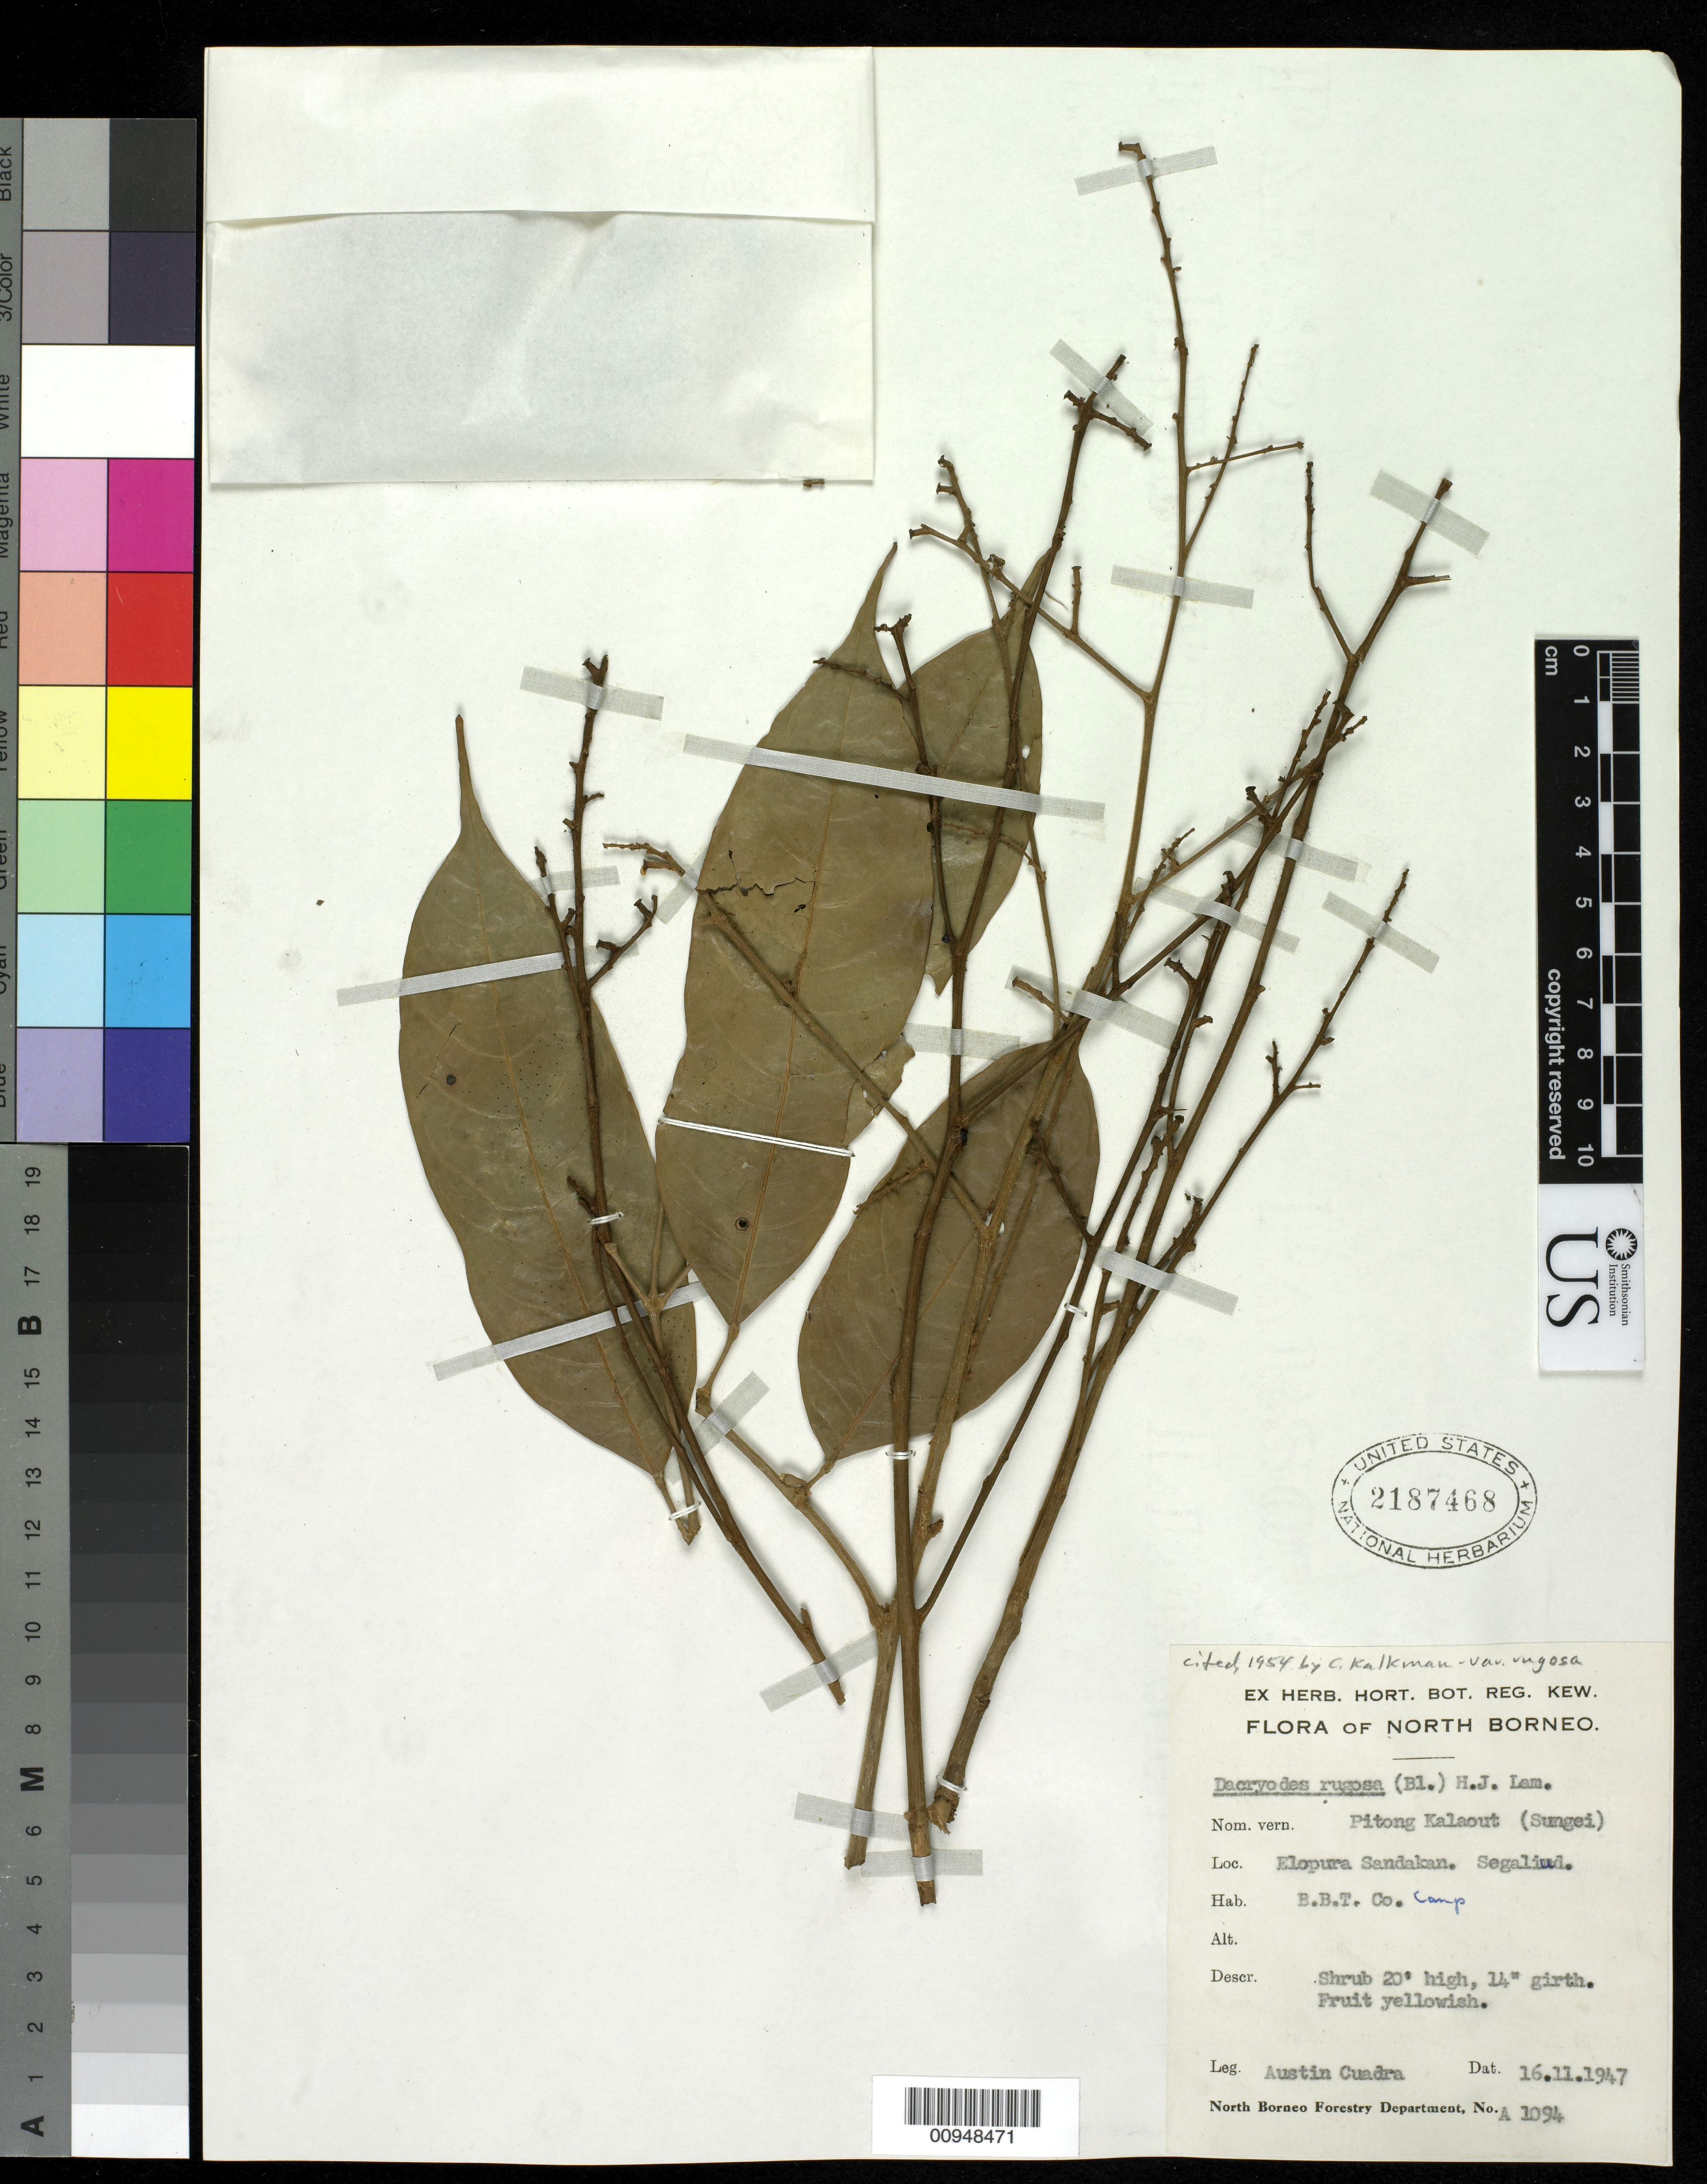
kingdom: Plantae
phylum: Tracheophyta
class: Magnoliopsida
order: Sapindales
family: Burseraceae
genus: Dacryodes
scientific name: Dacryodes rugosa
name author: (Blume) H.J. Lam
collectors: A. Cuadra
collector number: A 1094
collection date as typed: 16 Nov 1947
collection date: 1947-11-16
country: Malaysia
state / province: Sabah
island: Borneo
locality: Elopura Sandakan. Segaliud. B.B.T. Co. Camp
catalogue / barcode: US 2187468